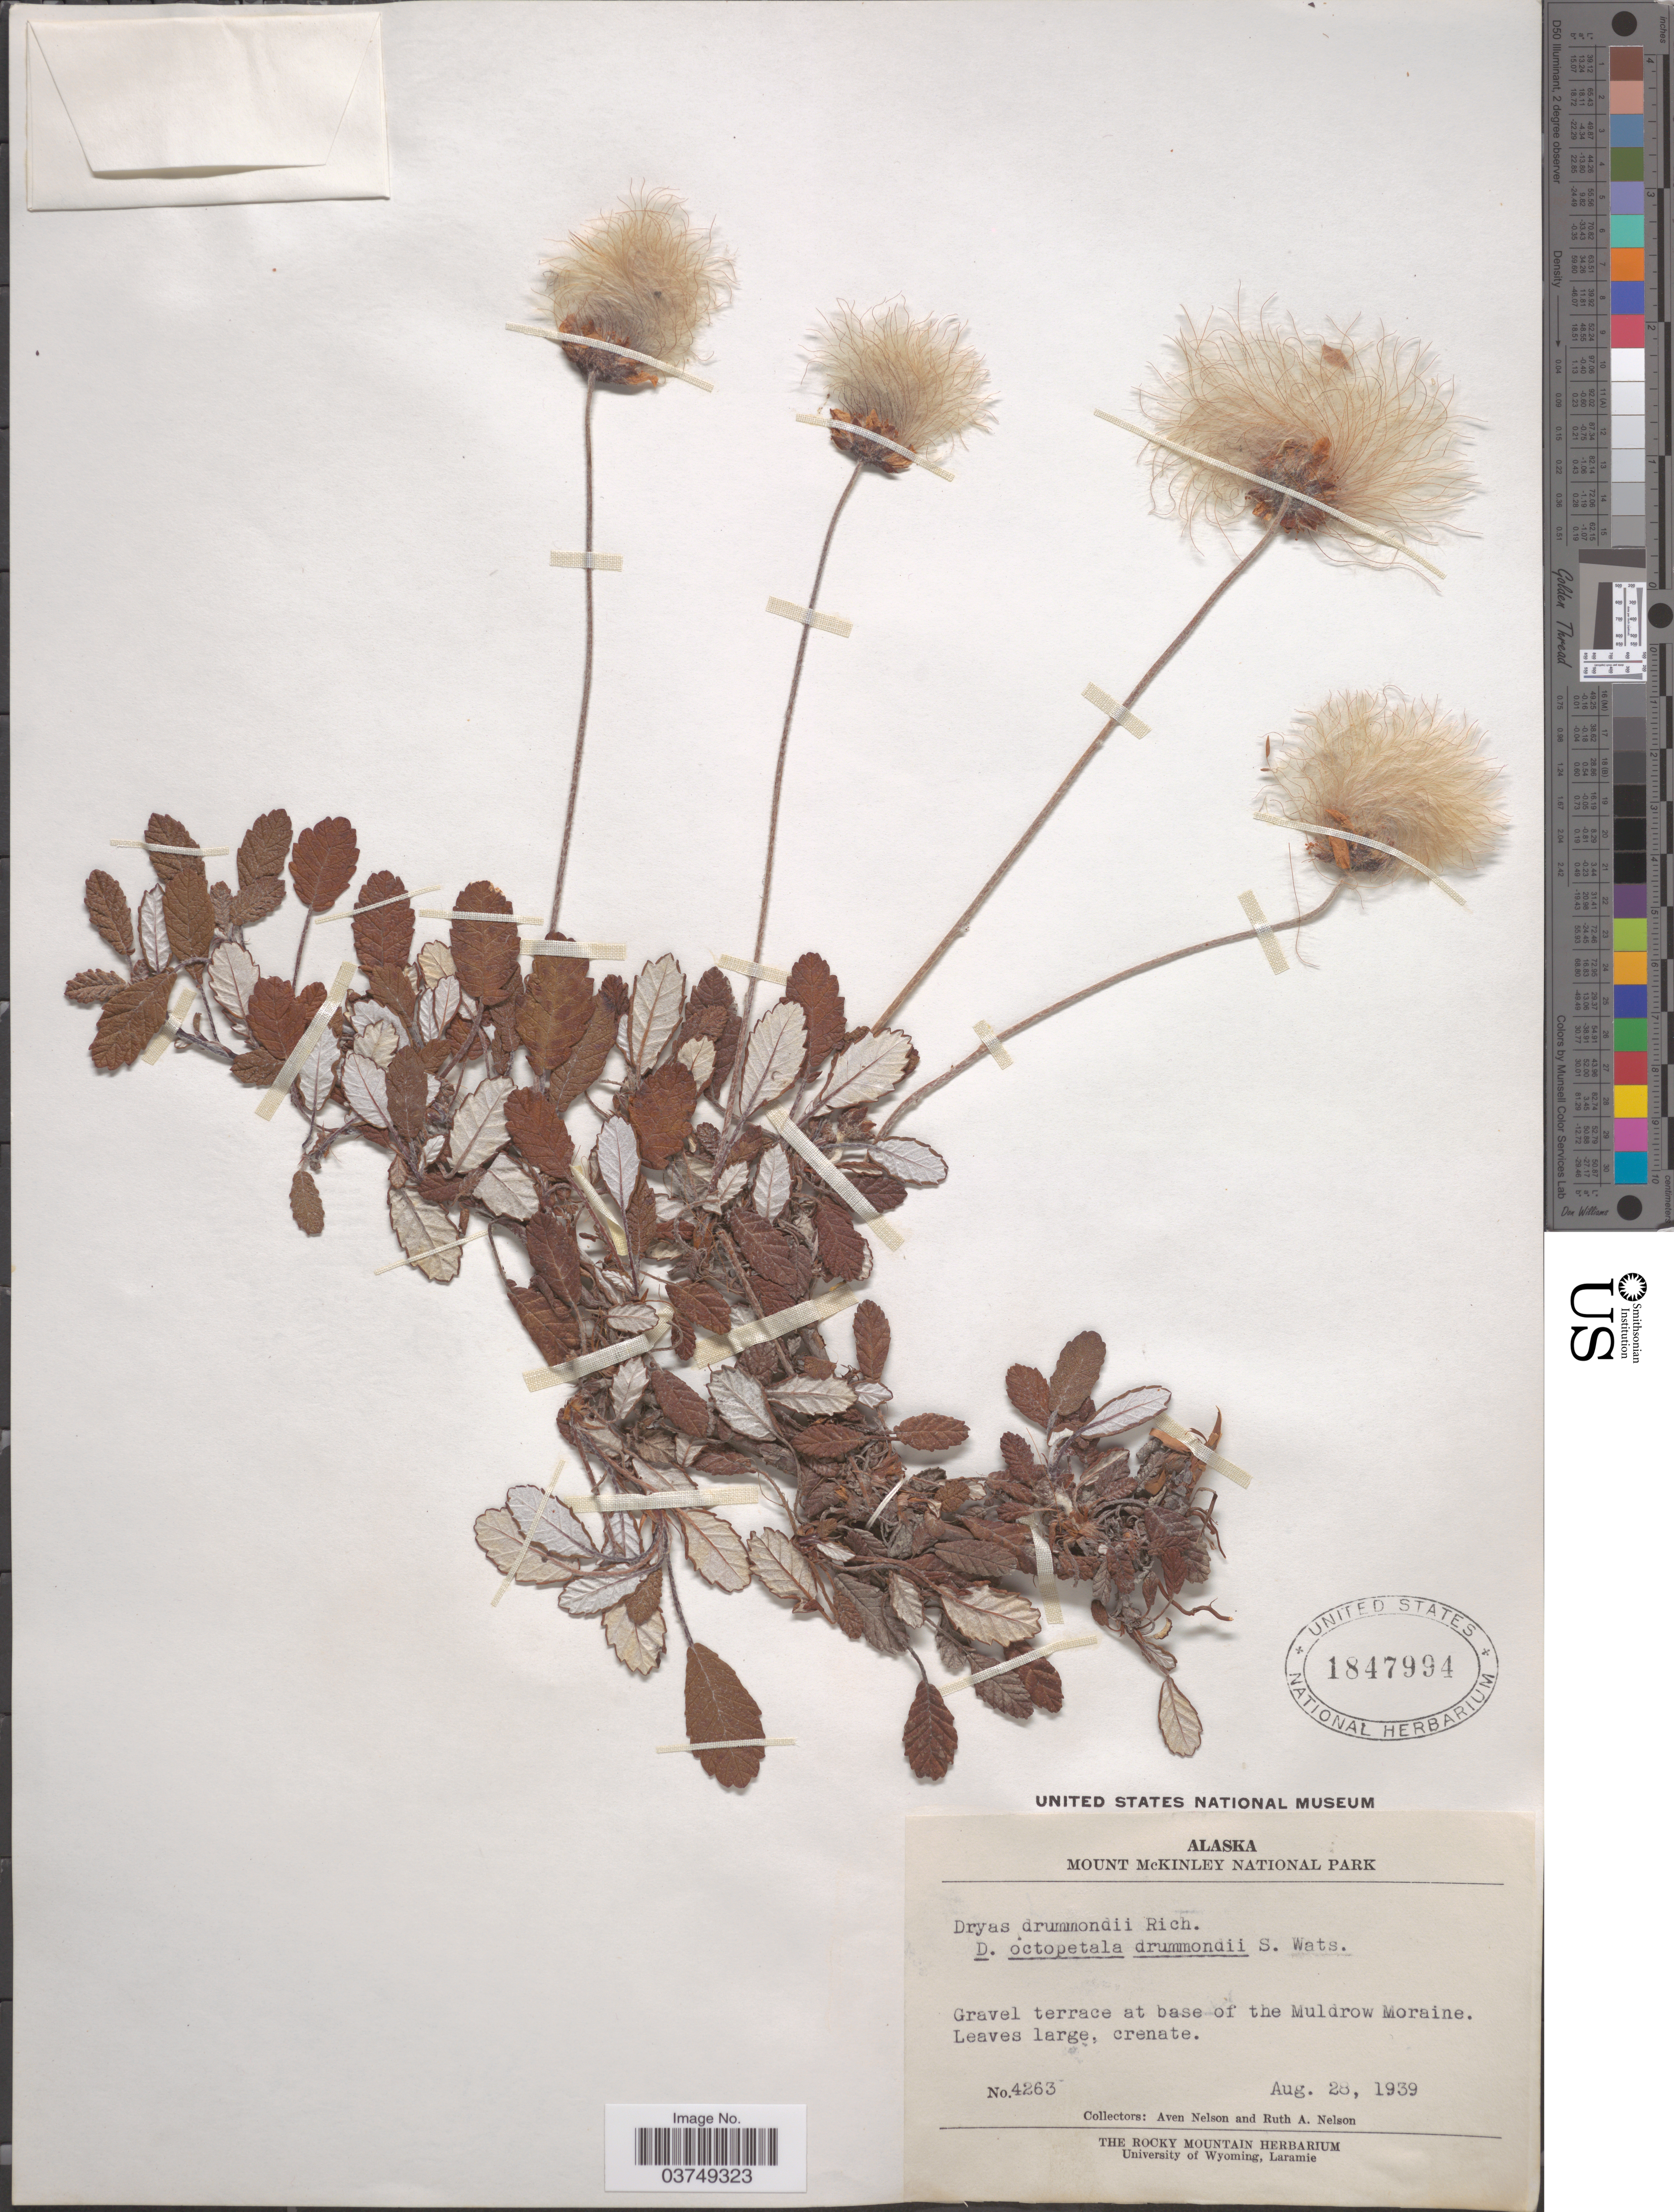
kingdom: Plantae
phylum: Tracheophyta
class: Magnoliopsida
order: Rosales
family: Rosaceae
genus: Dryas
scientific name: Dryas drummondii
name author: Hook. & Richardson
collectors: A. Nelson & R. A. Nelson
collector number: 4263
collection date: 1939-08-28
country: United States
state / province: Alaska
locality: Mount McKinley National Park. At base of the Muldrow Moraine.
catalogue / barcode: US 1847994